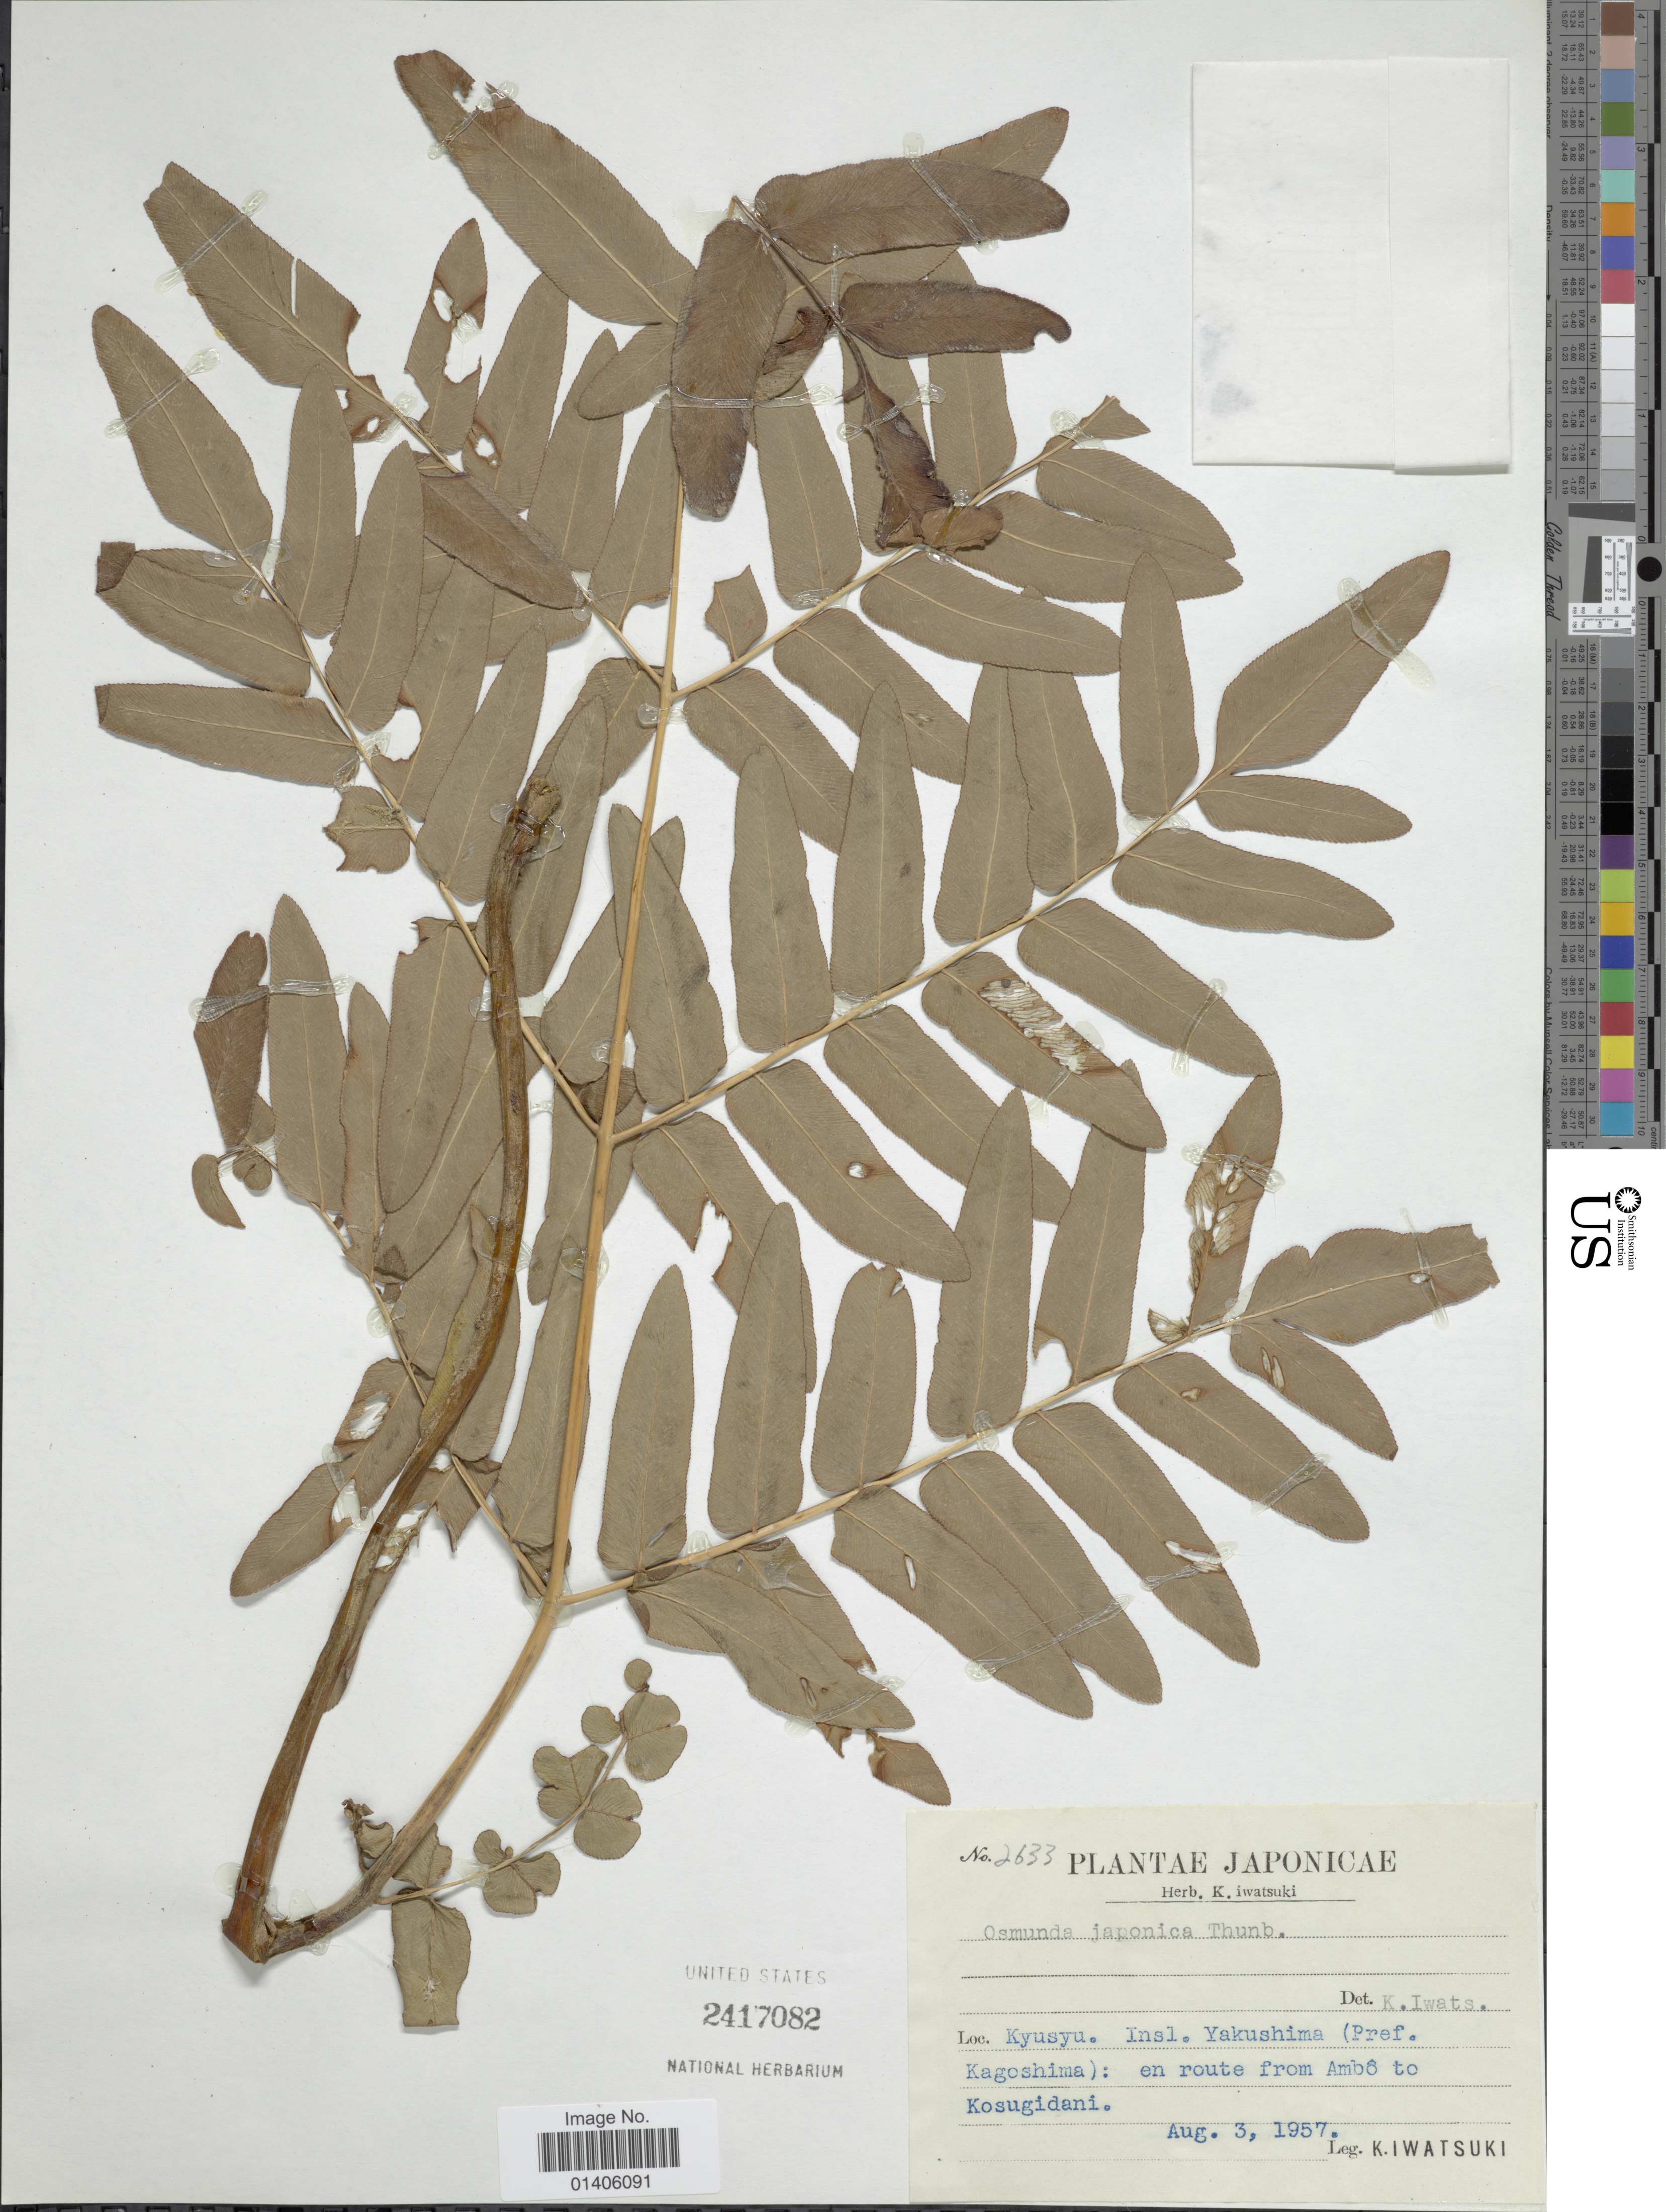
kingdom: Plantae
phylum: Tracheophyta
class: Polypodiopsida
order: Osmundales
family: Osmundaceae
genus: Osmunda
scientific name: Osmunda japonica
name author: Thunb.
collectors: K. Iwatsuki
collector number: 2633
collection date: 1957-08-03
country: Japan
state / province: Kagosima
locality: Kyusyu. Ins; Yakushima (Pref. Kagoshima): en route from Ambô to Kosugidani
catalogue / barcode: US 2417082